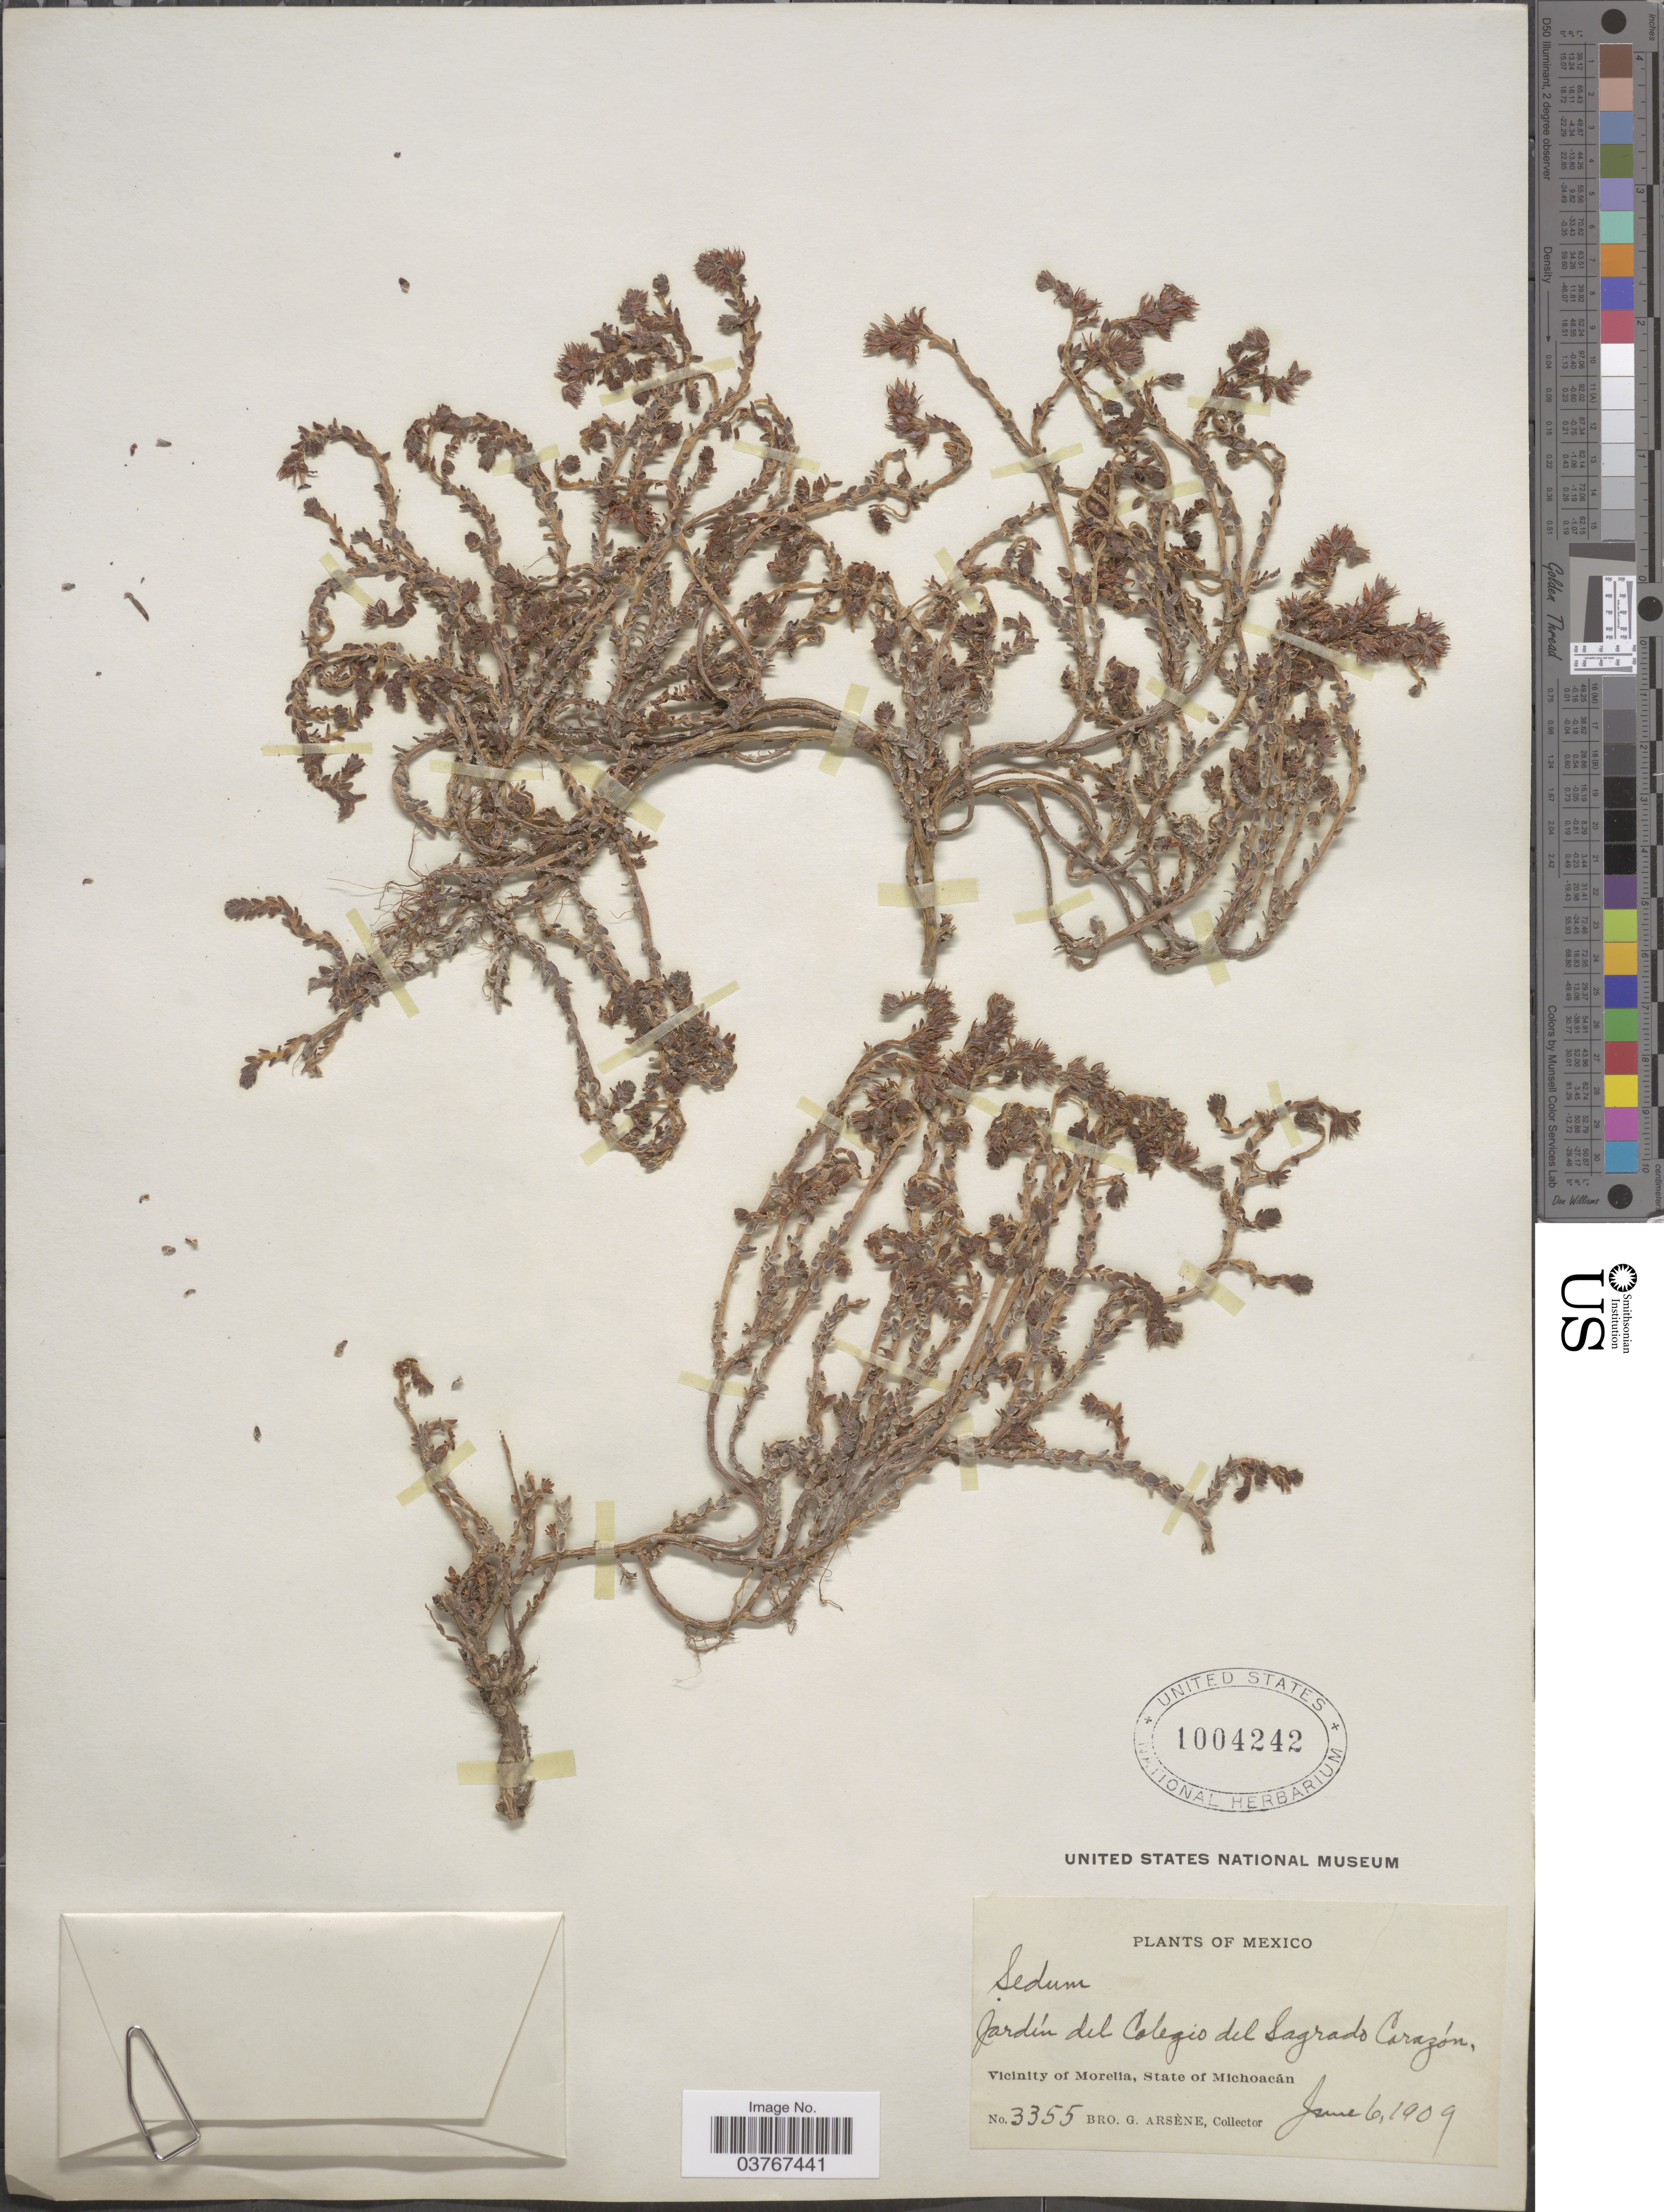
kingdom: Plantae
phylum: Tracheophyta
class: Magnoliopsida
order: Saxifragales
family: Crassulaceae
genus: Sedum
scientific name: Sedum sp.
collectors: Bro. G. Arsène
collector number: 3355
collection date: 1909-06-06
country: Mexico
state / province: Michoacán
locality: Jardín del Colegio del Sagrado Carazón. Vicinity of Morelia.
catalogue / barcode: US 1004242